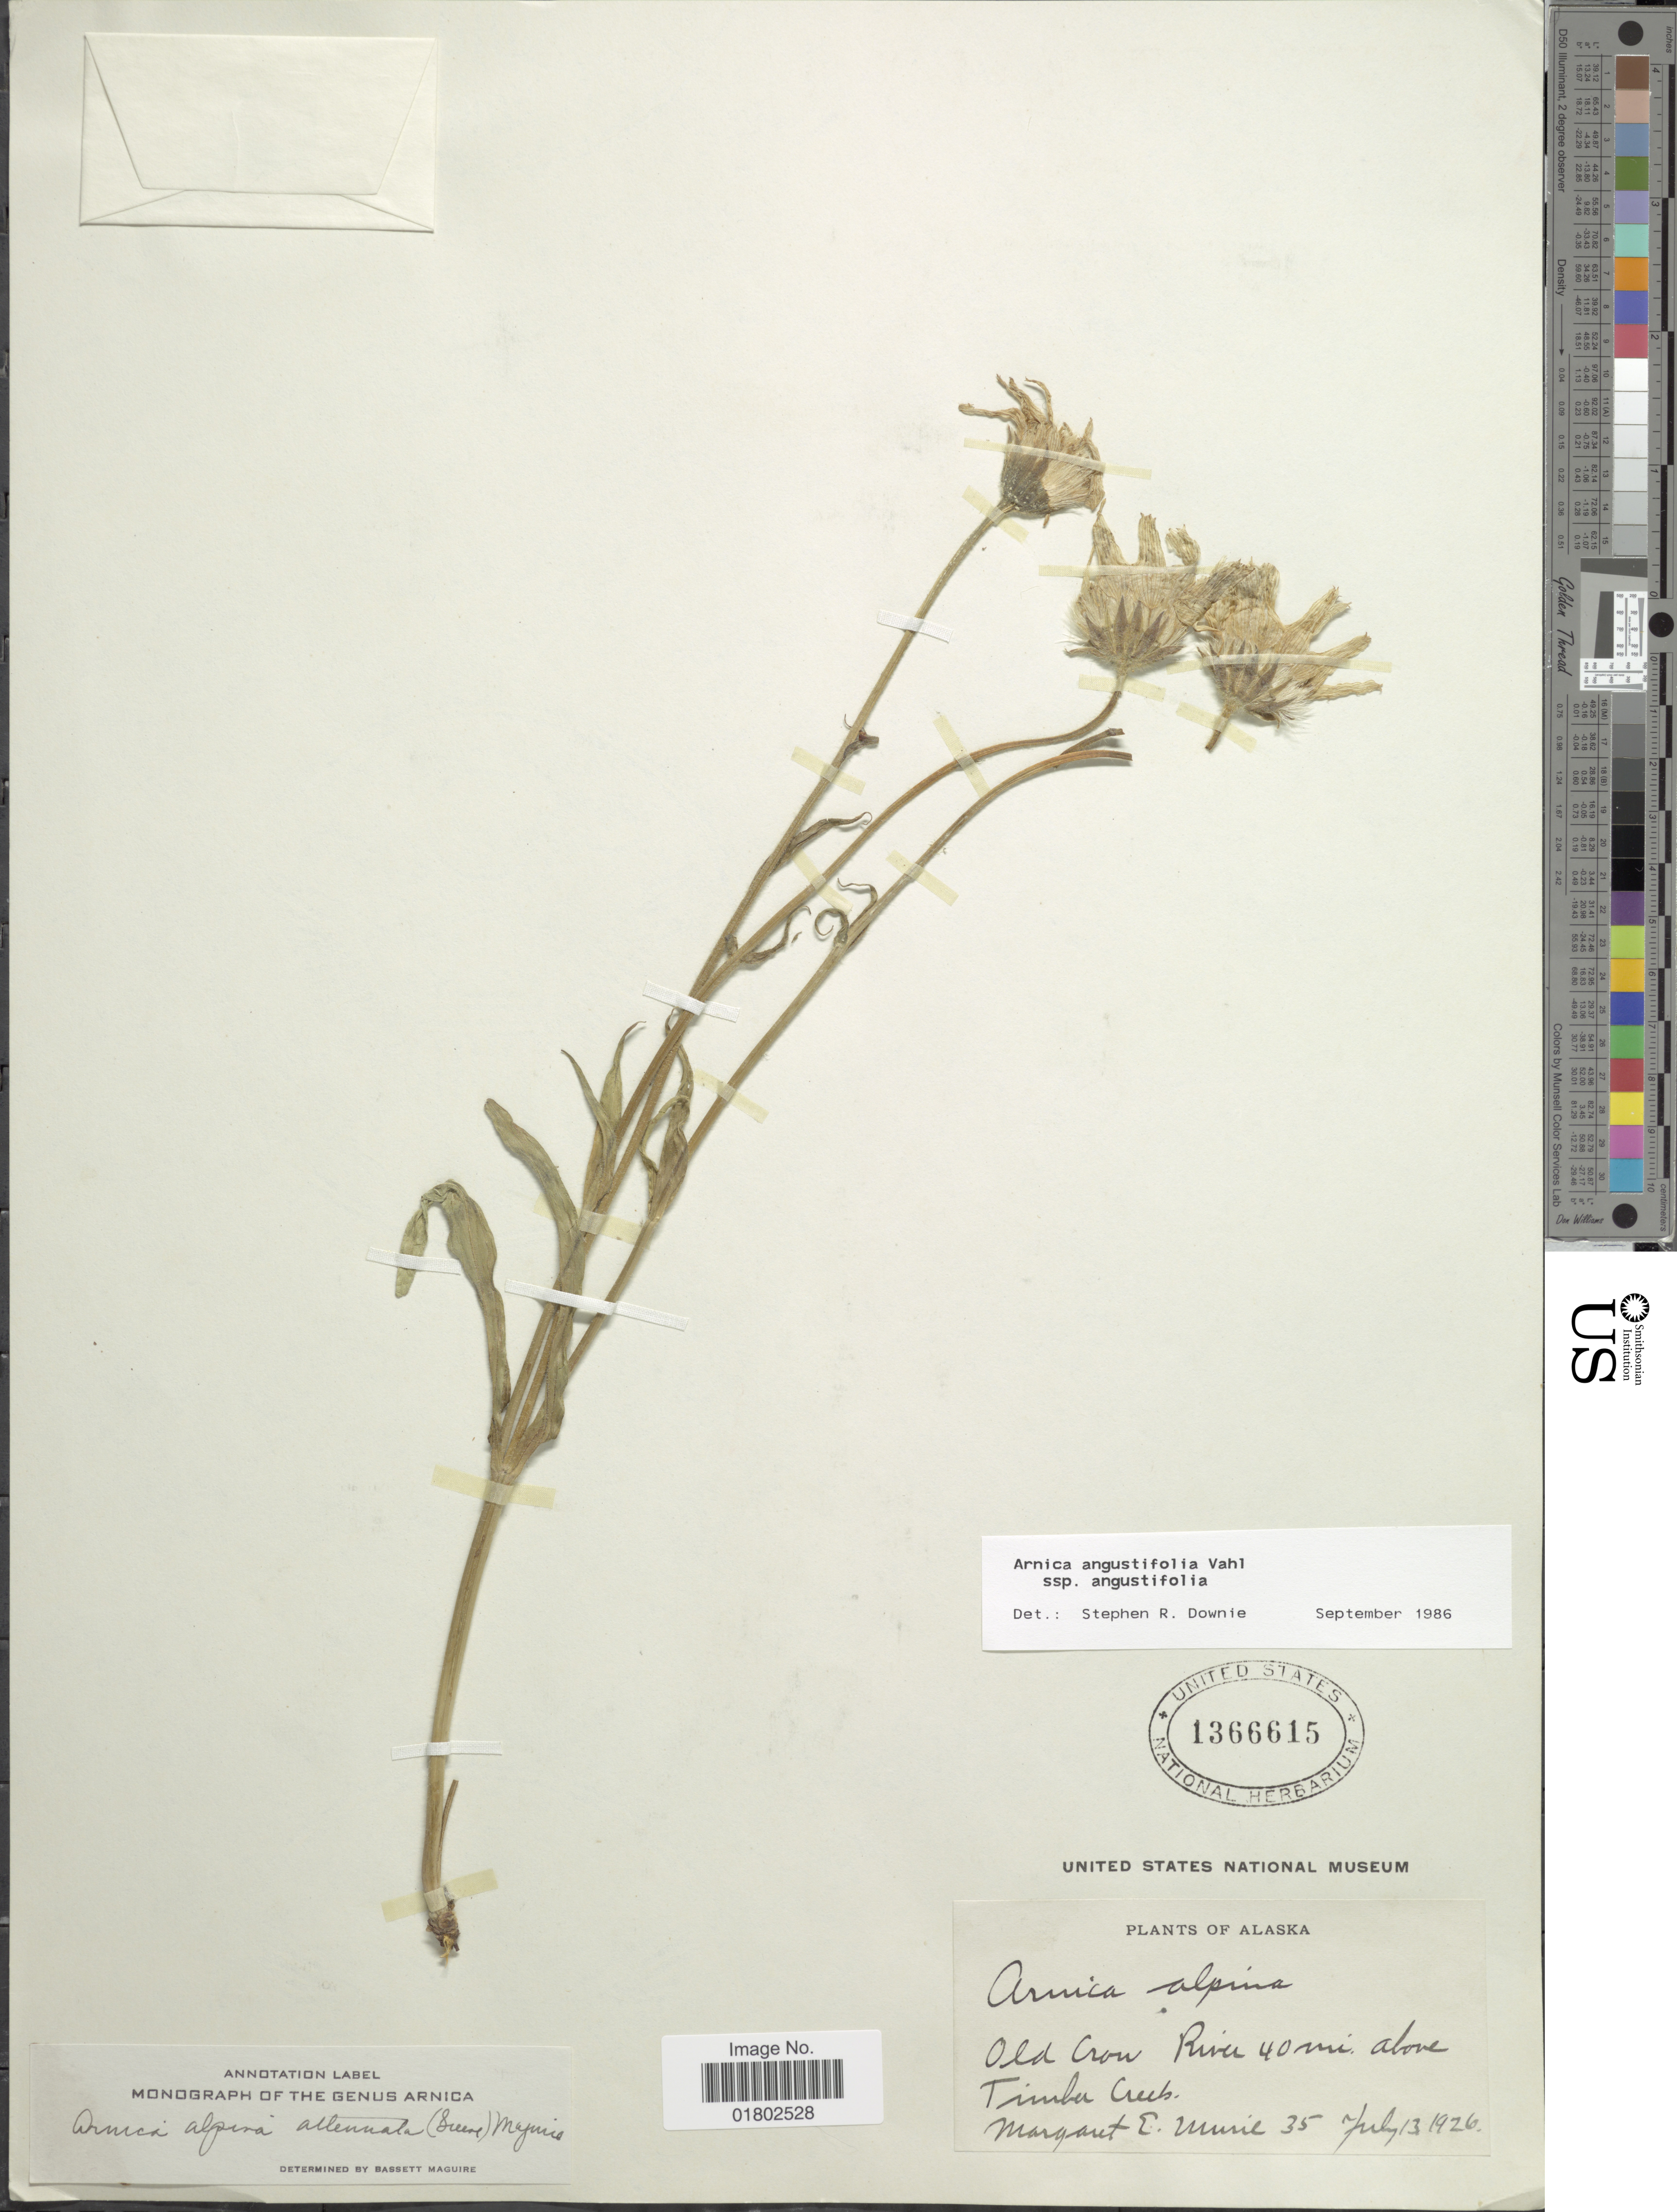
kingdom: Plantae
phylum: Tracheophyta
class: Magnoliopsida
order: Asterales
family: Asteraceae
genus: Arnica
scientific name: Arnica angustifolia subsp. angustifolia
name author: Vahl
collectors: M. Murie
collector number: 35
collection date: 1926-07-13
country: United States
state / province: Alaska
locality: River 40 mi. above Timber Creek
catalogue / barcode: US 1366615